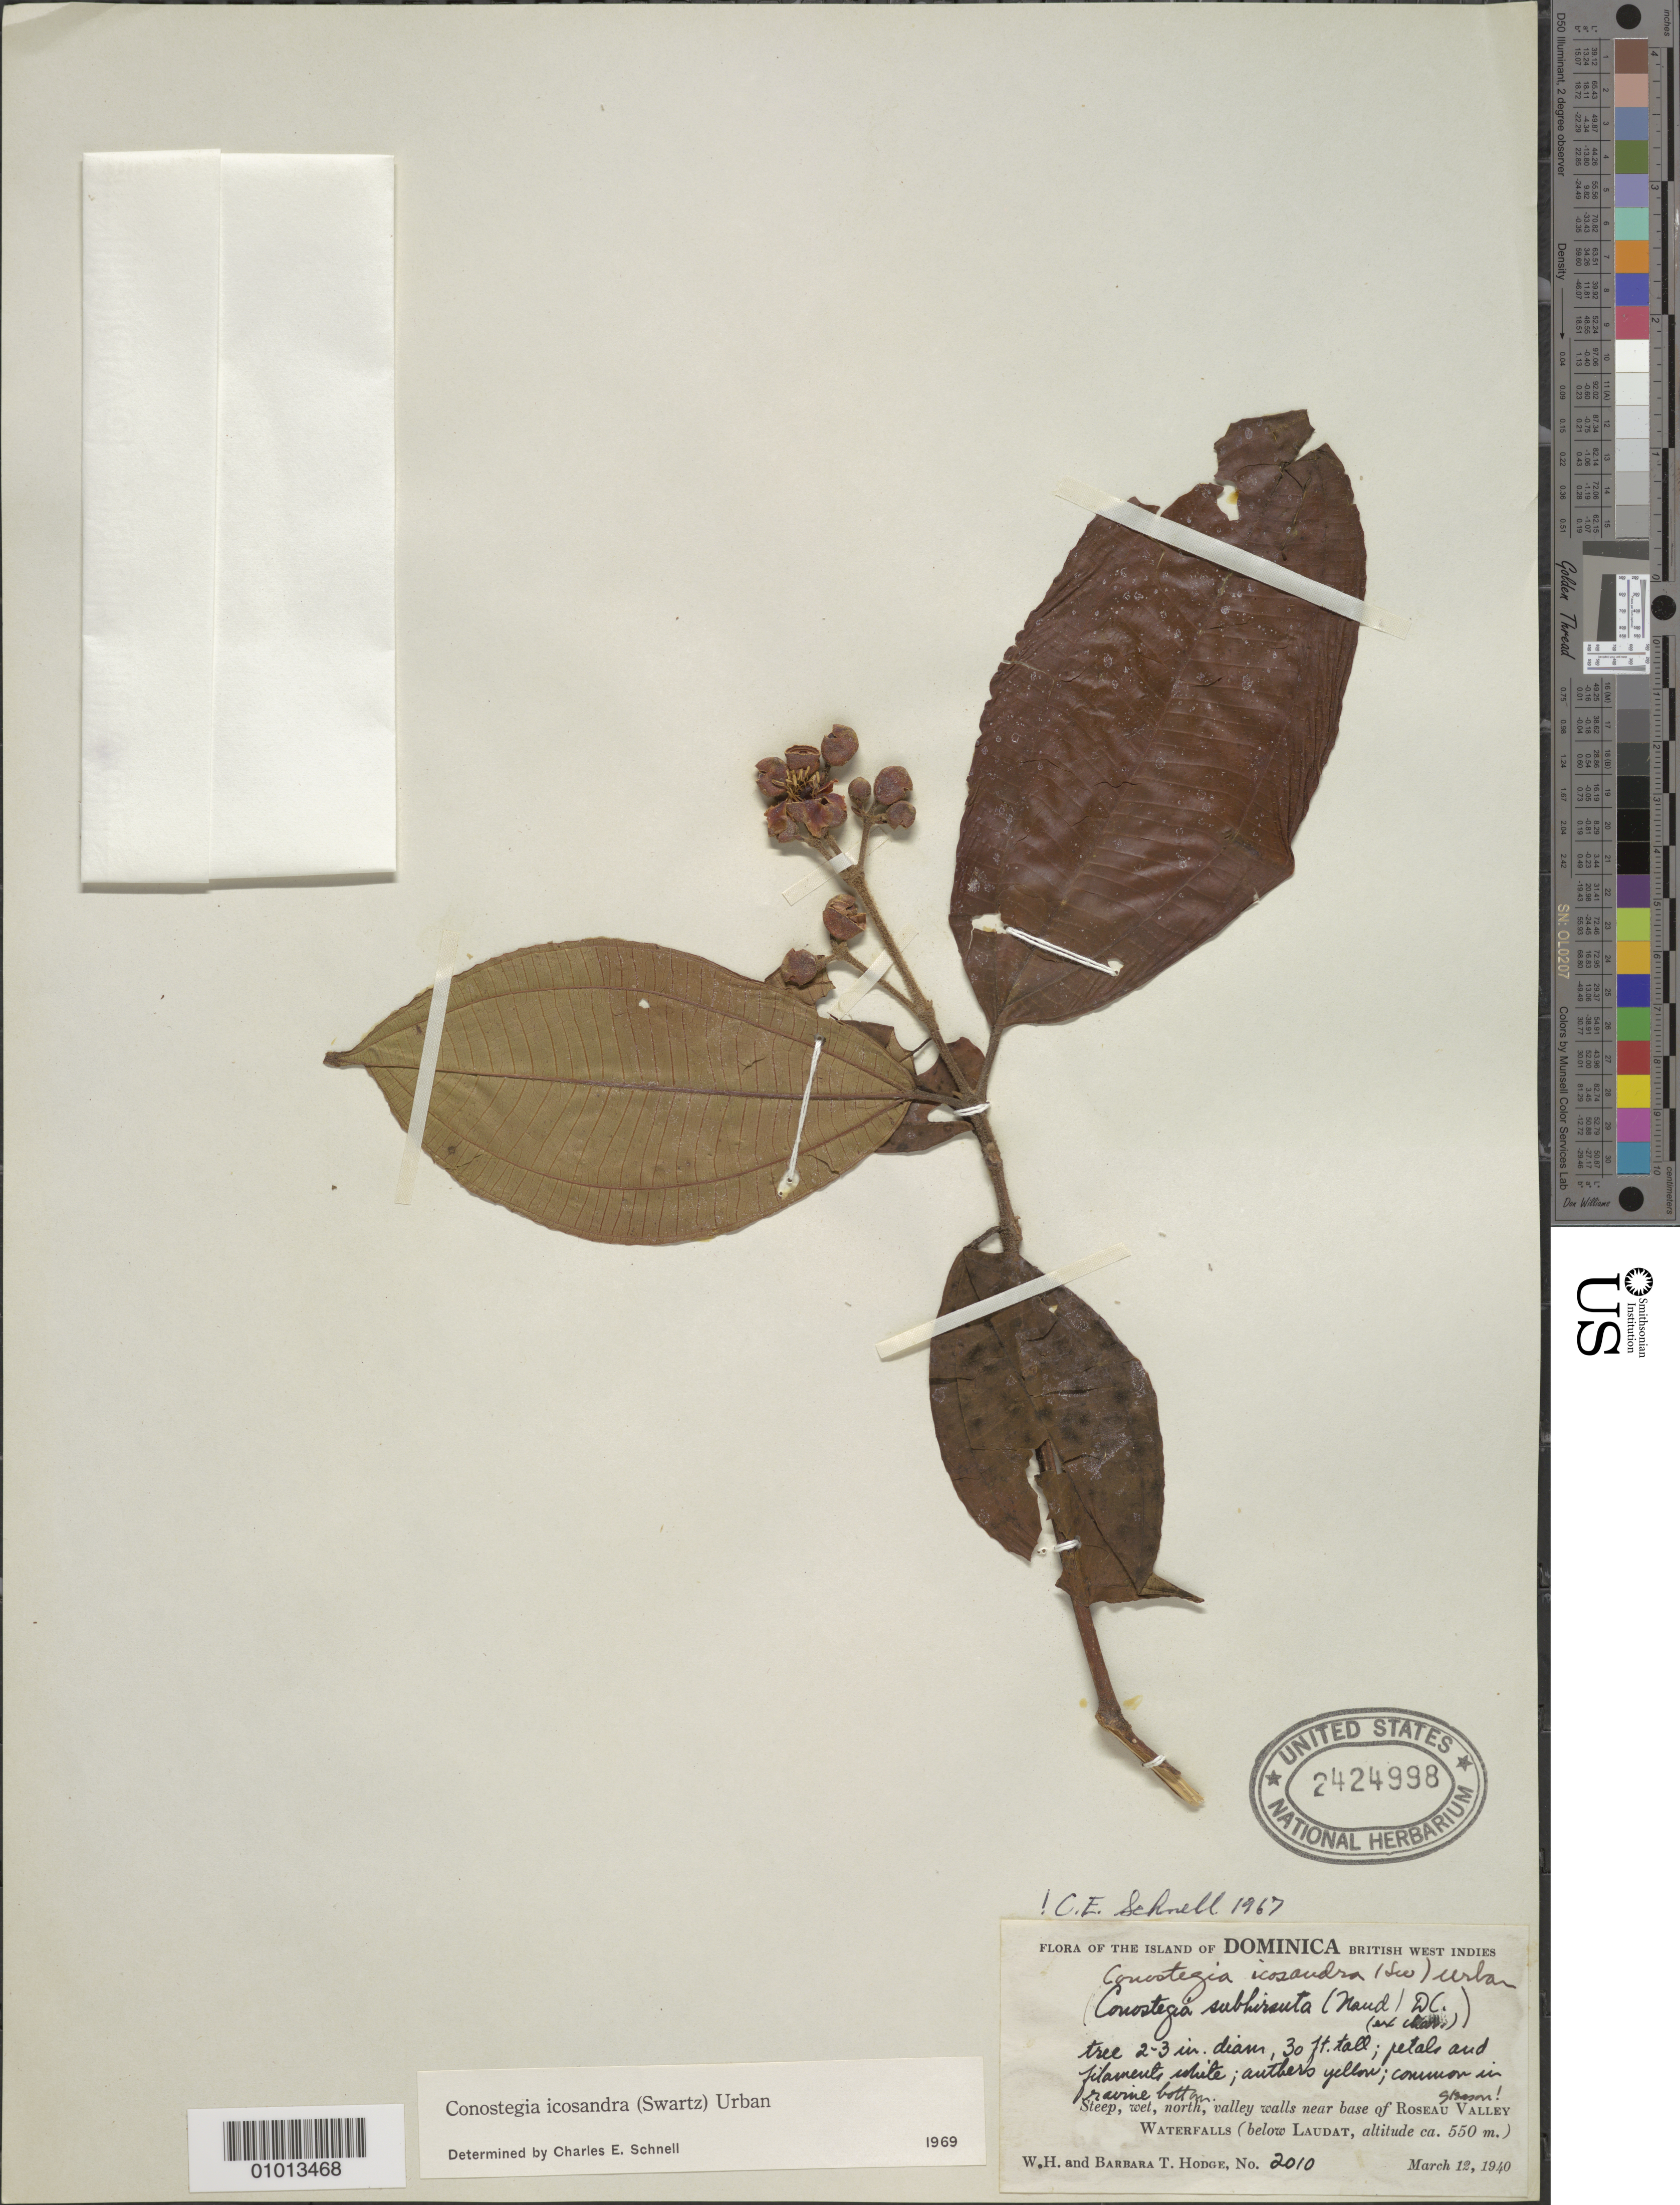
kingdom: Plantae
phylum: Tracheophyta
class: Magnoliopsida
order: Myrtales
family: Melastomataceae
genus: Conostegia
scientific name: Conostegia icosandra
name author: (Sw.) Urb.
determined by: Schnell, C. E.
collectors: W. Hodge & B. Hodge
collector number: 2010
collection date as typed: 12 Mar 1940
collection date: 1940-03-12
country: Dominica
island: Dominica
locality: Near base of roseau Valley Waterfalls, below Laudat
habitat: Steep, wet north valley walls; commin ravine bottom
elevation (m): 1676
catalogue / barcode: US 2424998